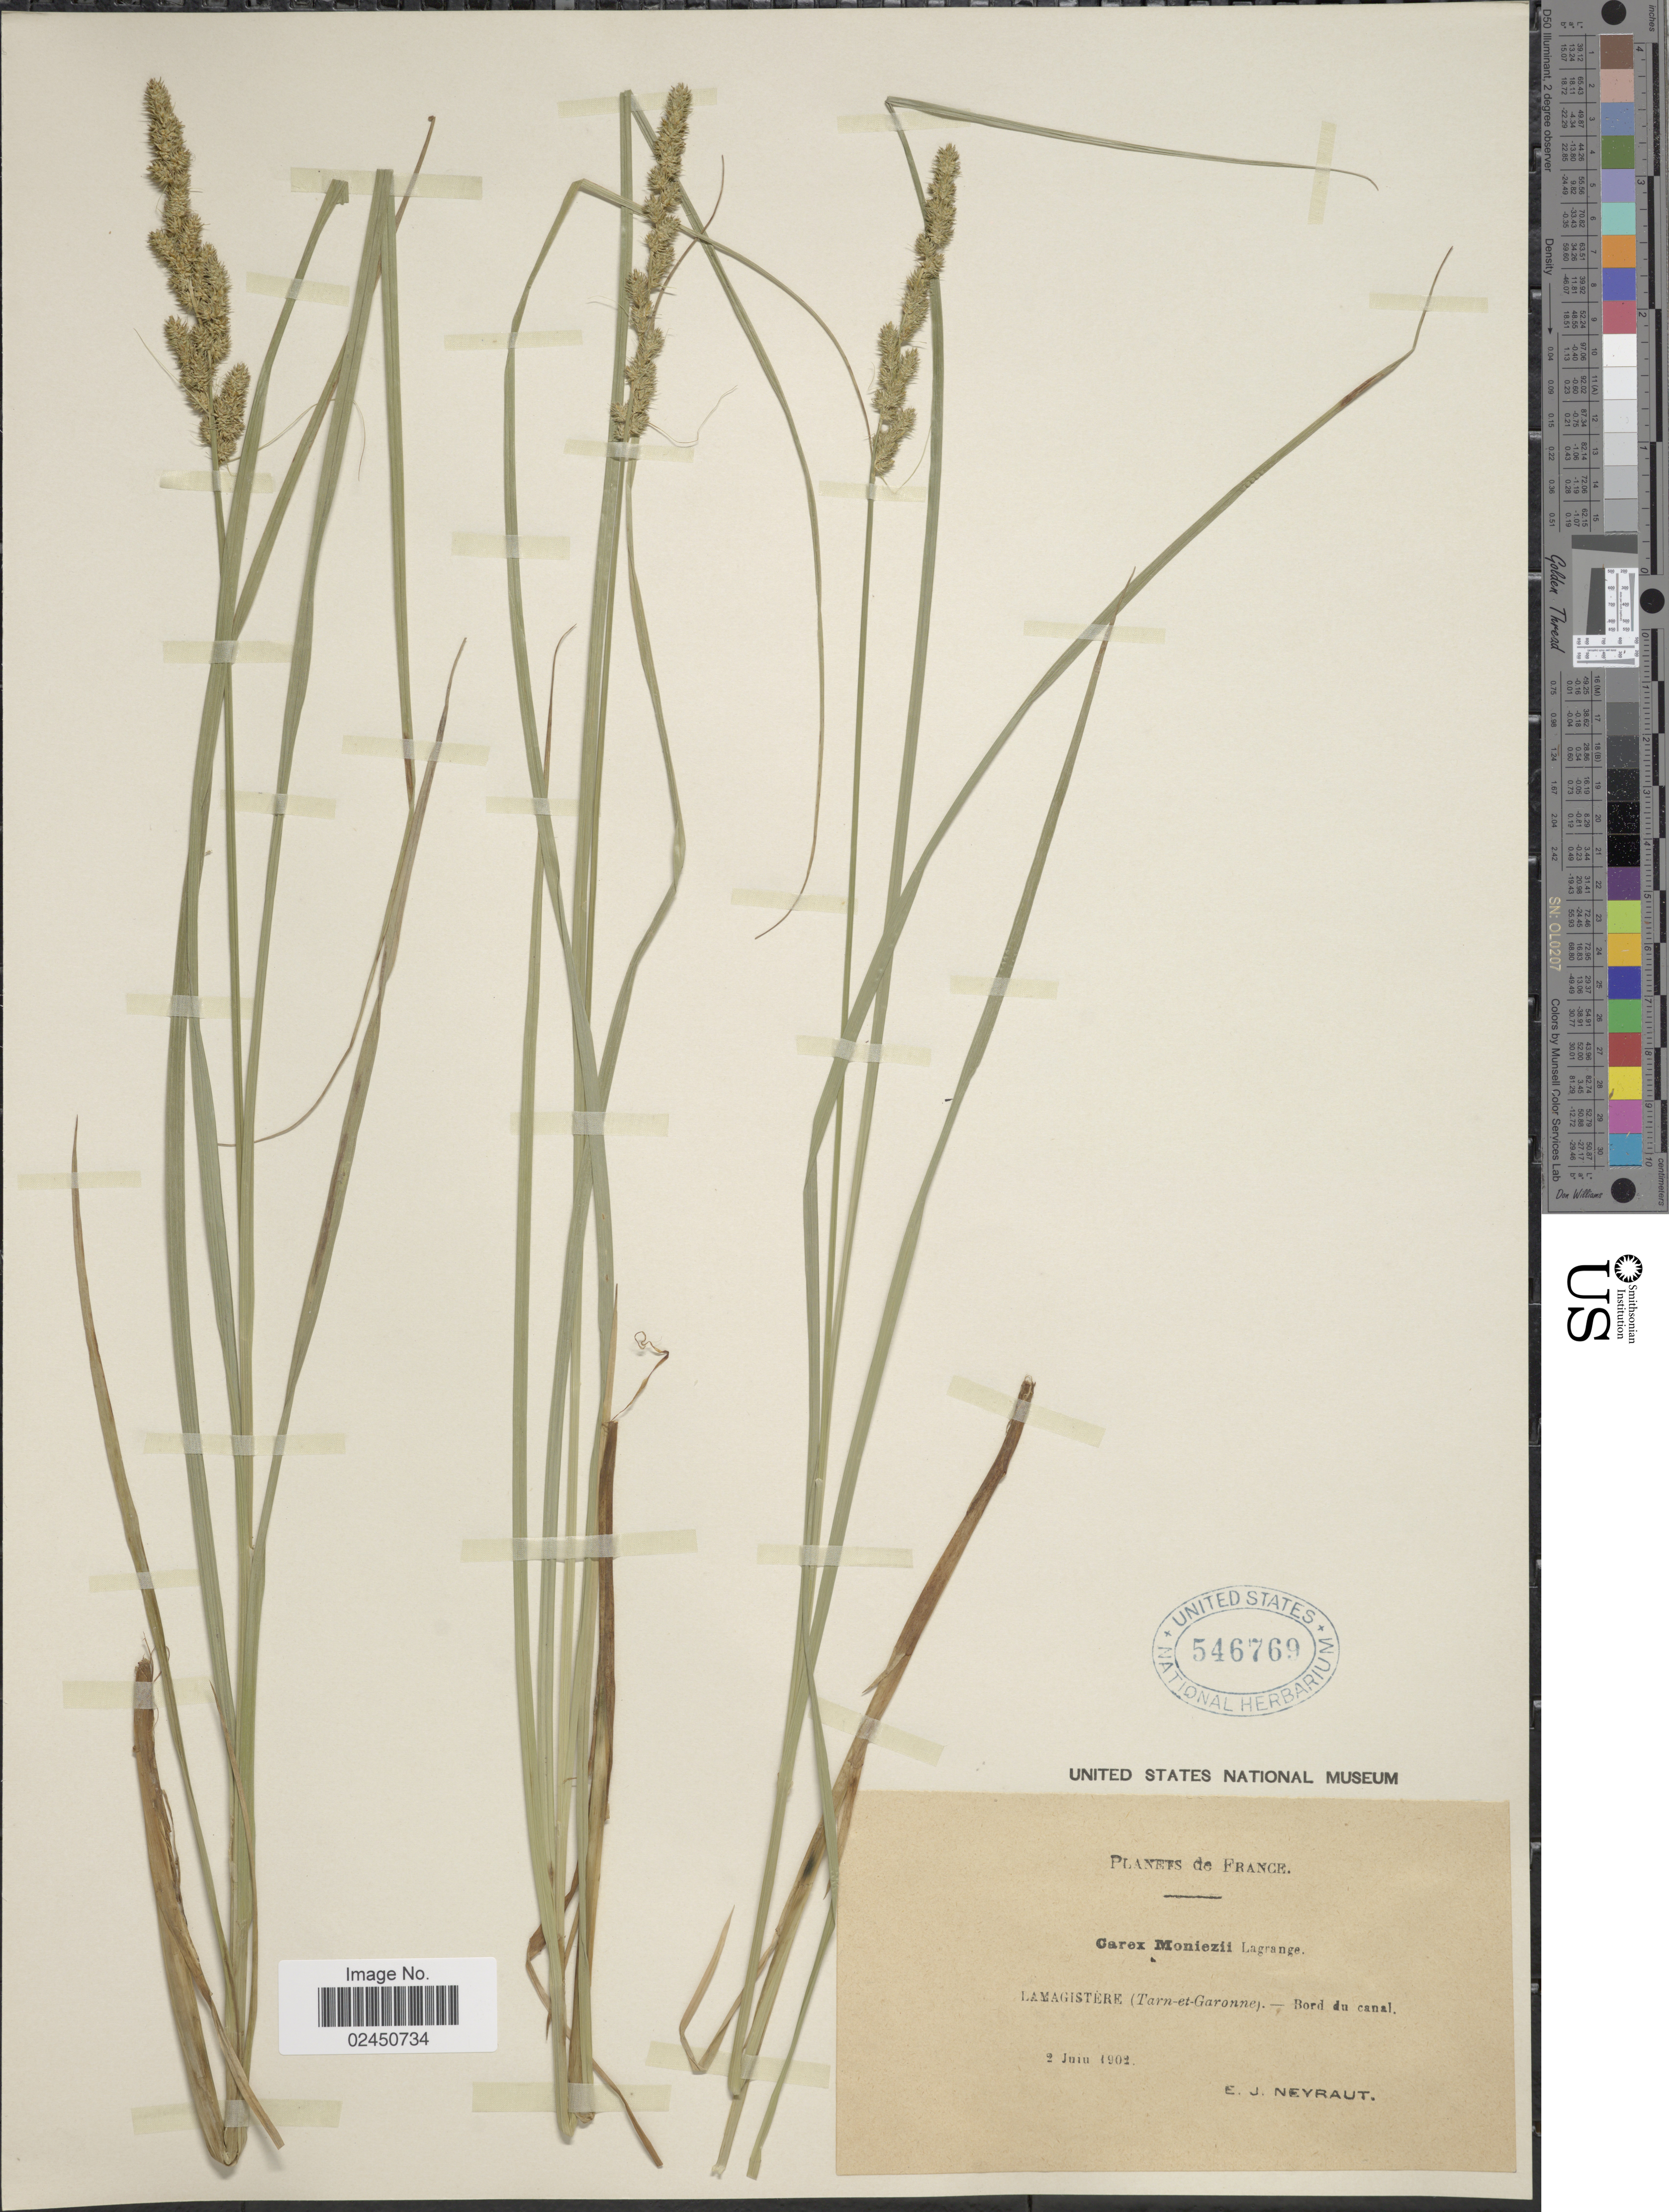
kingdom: Plantae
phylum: Tracheophyta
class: Liliopsida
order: Poales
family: Cyperaceae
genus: Carex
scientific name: Carex vulpinoidea Michx.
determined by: Strong, Mark T., (BOT), Smithsonian Institution - National Museum of Natural History (UNITED STATES)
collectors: E. Neyraut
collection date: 1902-06-02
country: France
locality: Lamagistere (Tarn-et-Garonne)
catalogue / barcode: US 546769